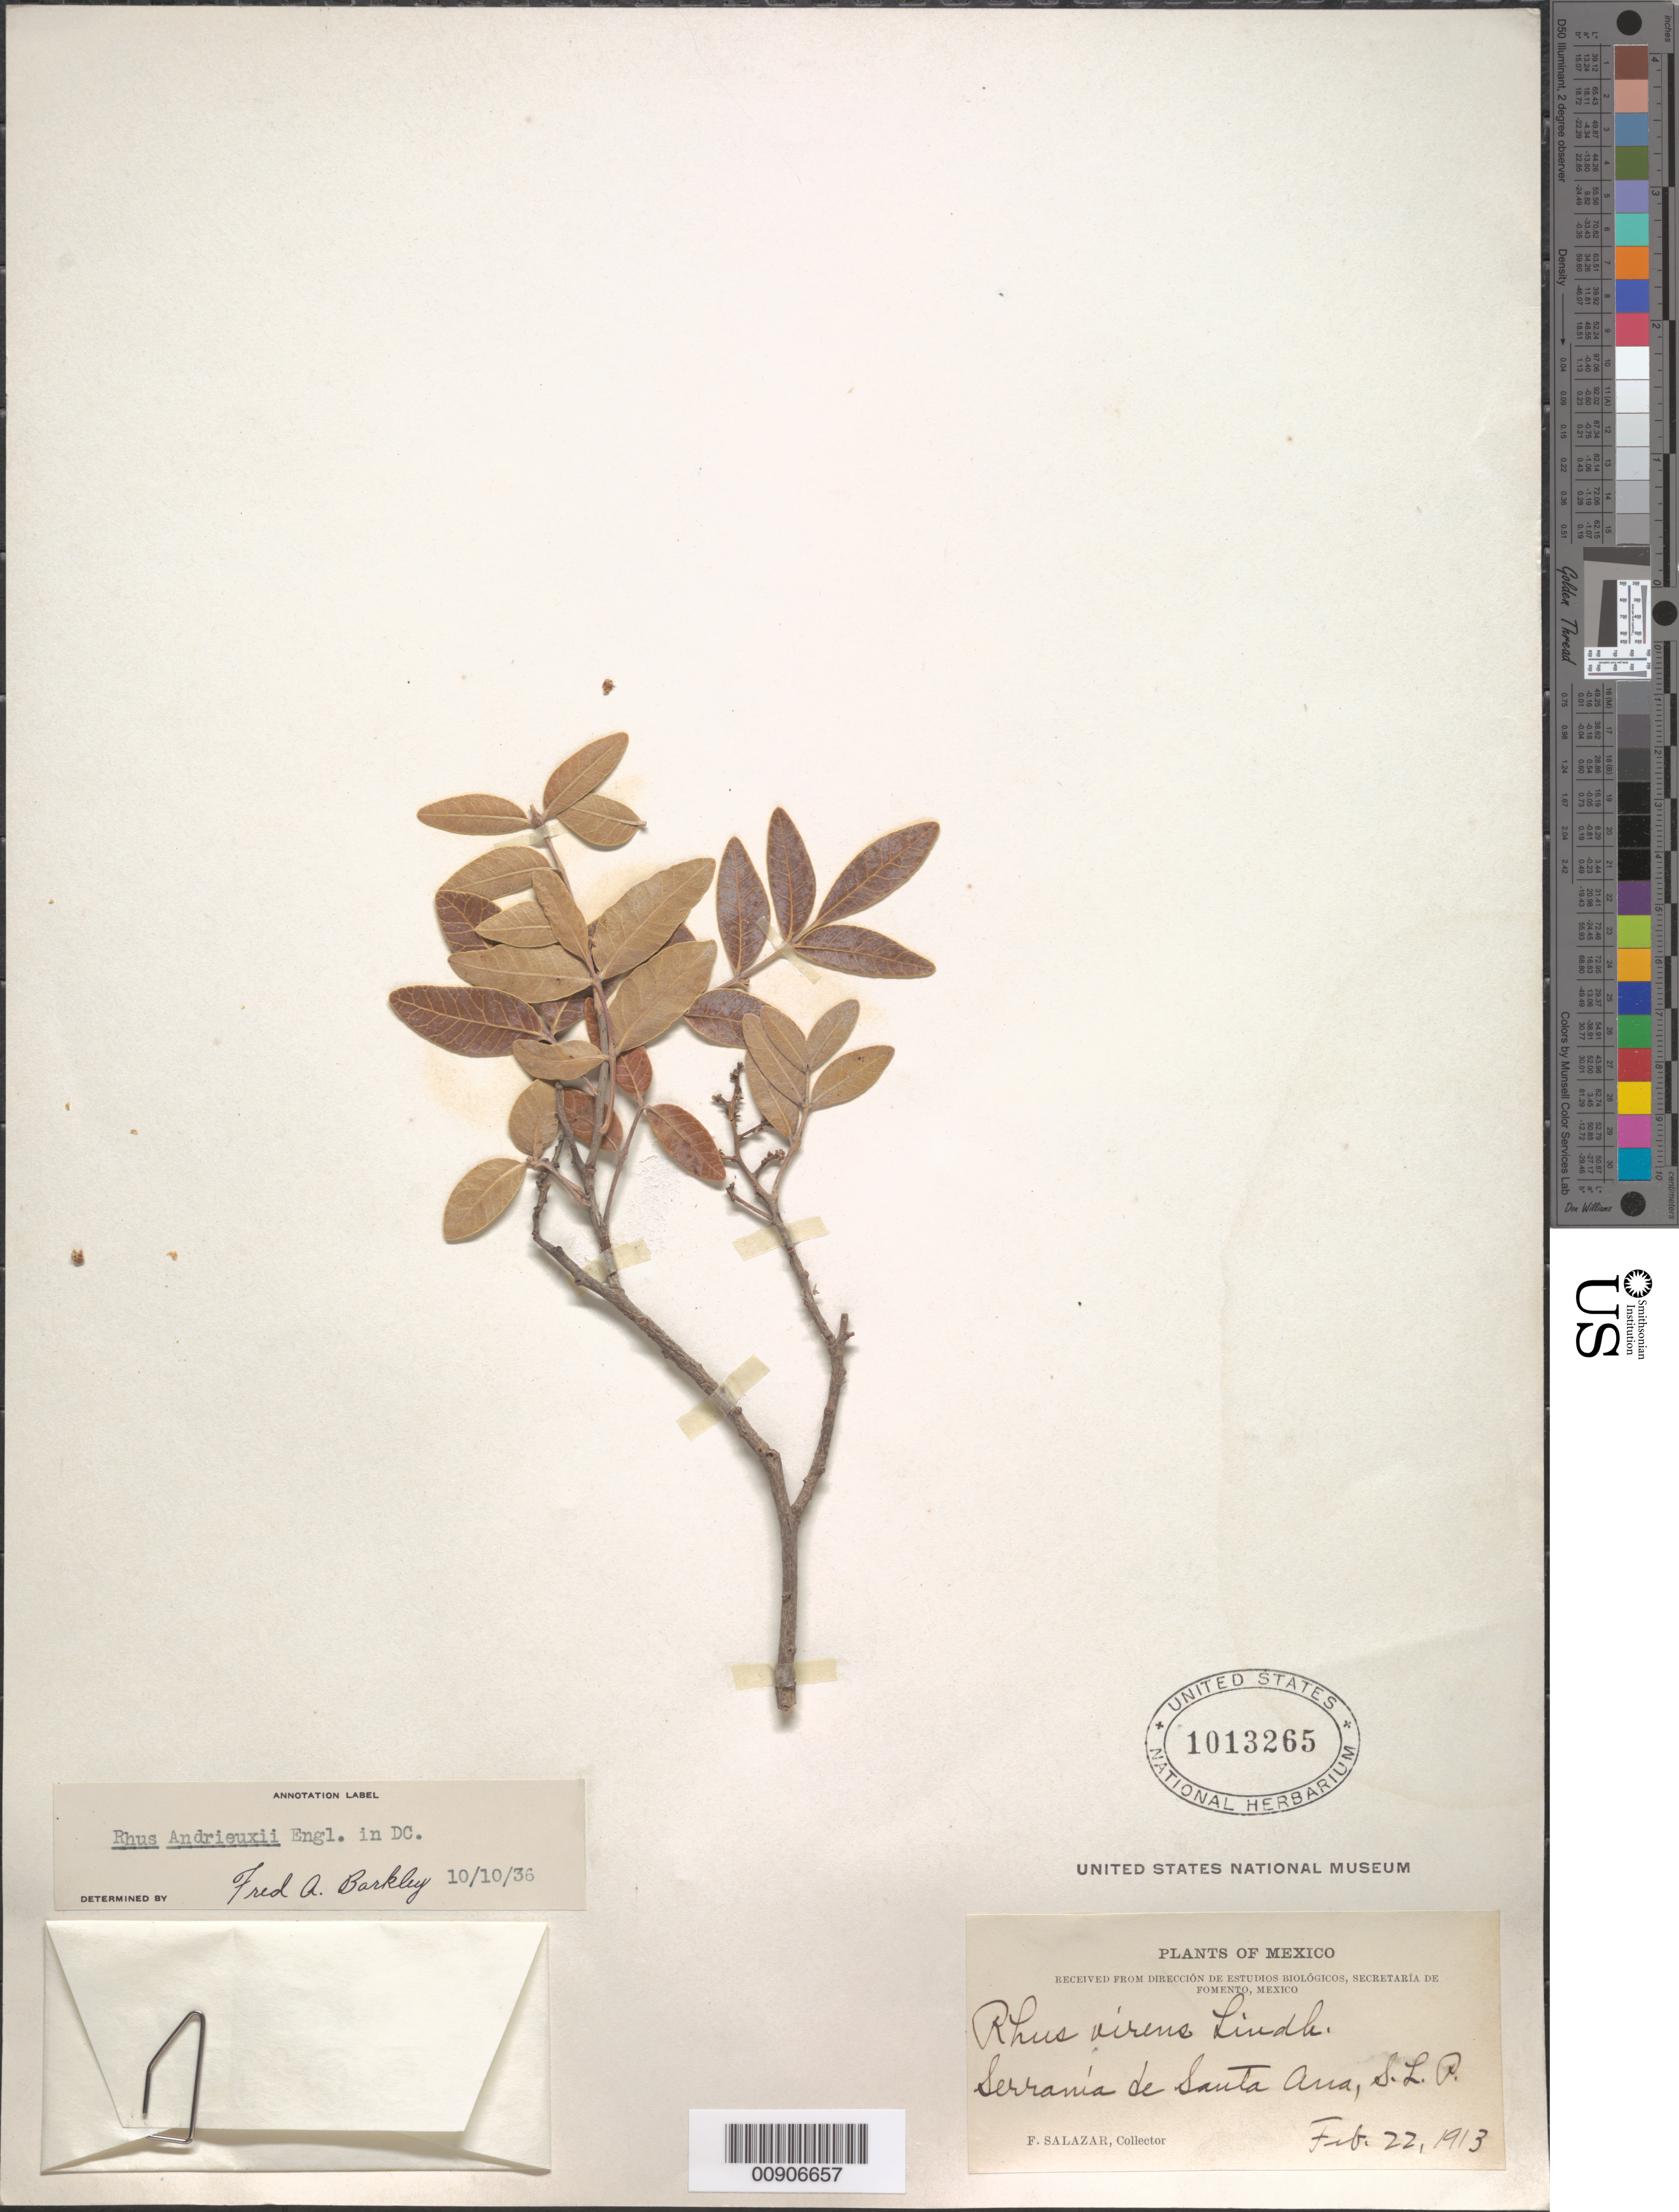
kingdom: Plantae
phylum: Tracheophyta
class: Magnoliopsida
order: Sapindales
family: Anacardiaceae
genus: Rhus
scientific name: Rhus andrieuxii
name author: Engl.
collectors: F. Salazar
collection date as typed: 22 Feb 1913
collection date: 1913-02-22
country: Mexico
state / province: San Luis Potosí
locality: Serranía de Santa Ana, San Luis Potosí.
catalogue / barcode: US 1013265